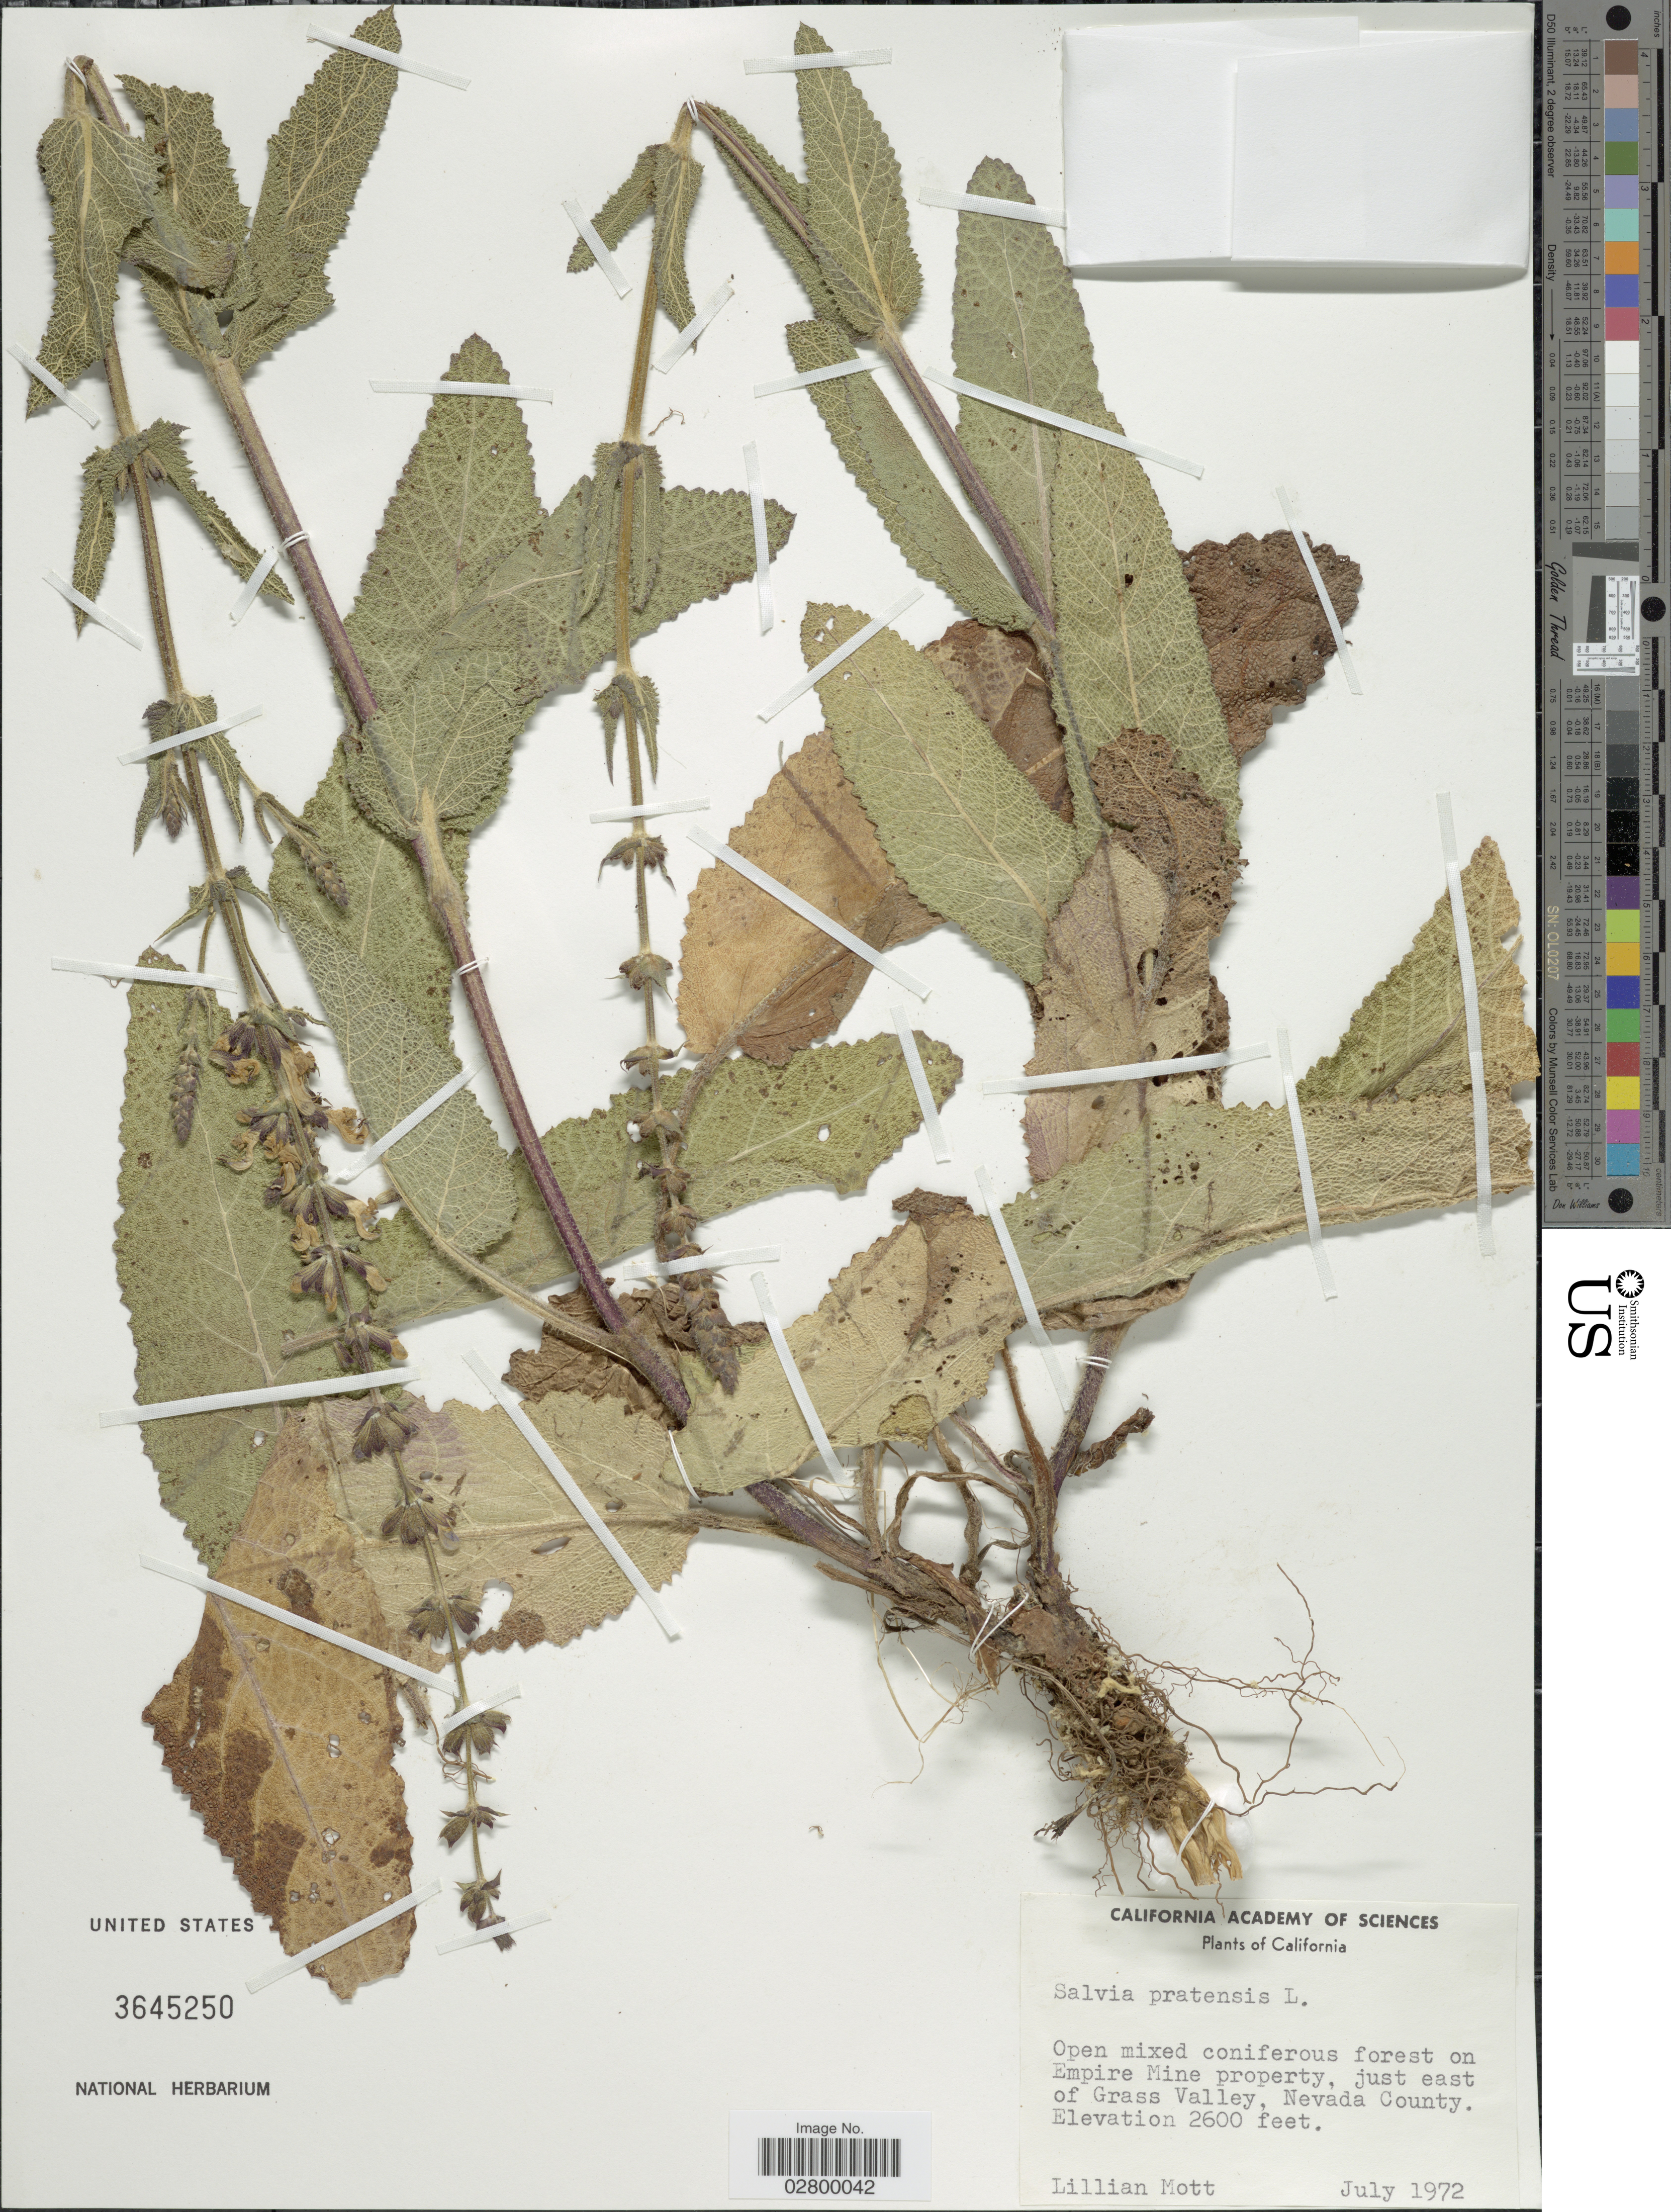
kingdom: Plantae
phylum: Tracheophyta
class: Magnoliopsida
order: Lamiales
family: Lamiaceae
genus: Salvia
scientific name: Salvia pratensis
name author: L.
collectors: L. Mott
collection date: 1972-07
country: United States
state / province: California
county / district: Nevada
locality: Open mixed coniferous forest on Empire Mine property, just east of Grass Valley, Nevada County.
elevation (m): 792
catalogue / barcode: US 3645250